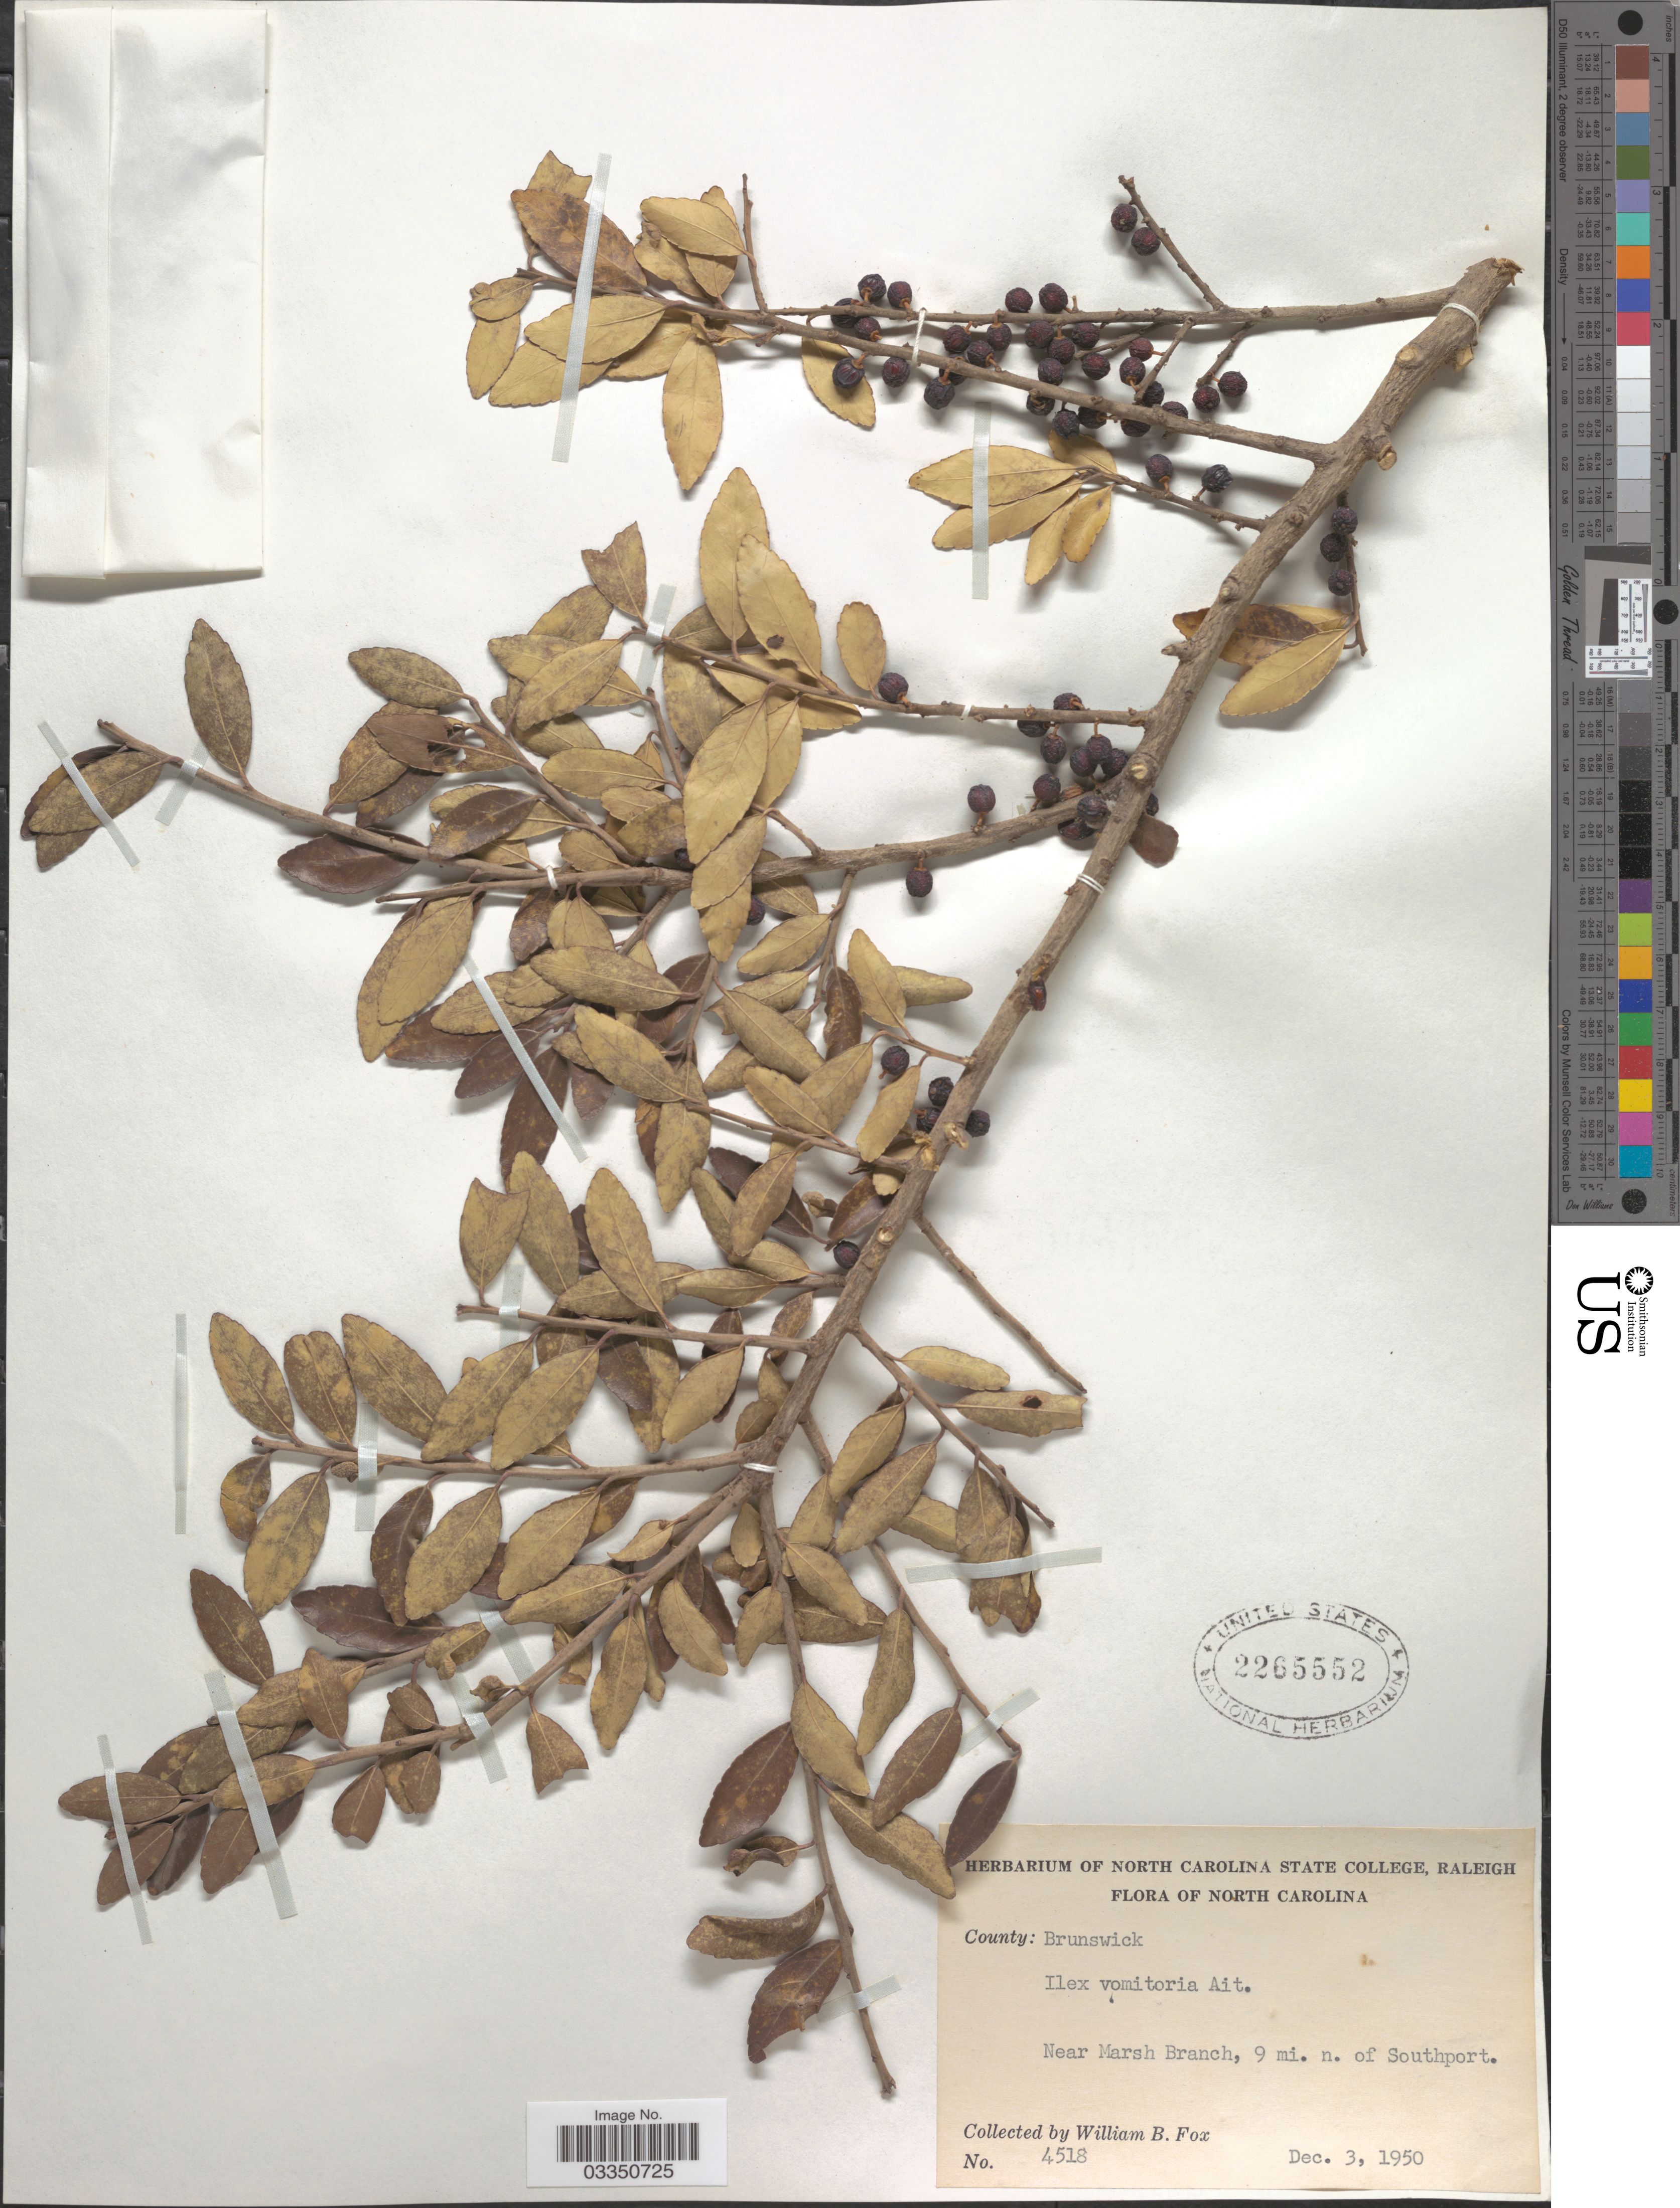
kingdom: Plantae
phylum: Tracheophyta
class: Magnoliopsida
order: Aquifoliales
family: Aquifoliaceae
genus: Ilex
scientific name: Ilex vomitoria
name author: Aiton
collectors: W. B. Fox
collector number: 4518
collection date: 1950-12-03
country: United States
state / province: North Carolina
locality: County: Brunswick. Near Marsh Branch, 9 mi. n. of Southport.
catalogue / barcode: US 2265552